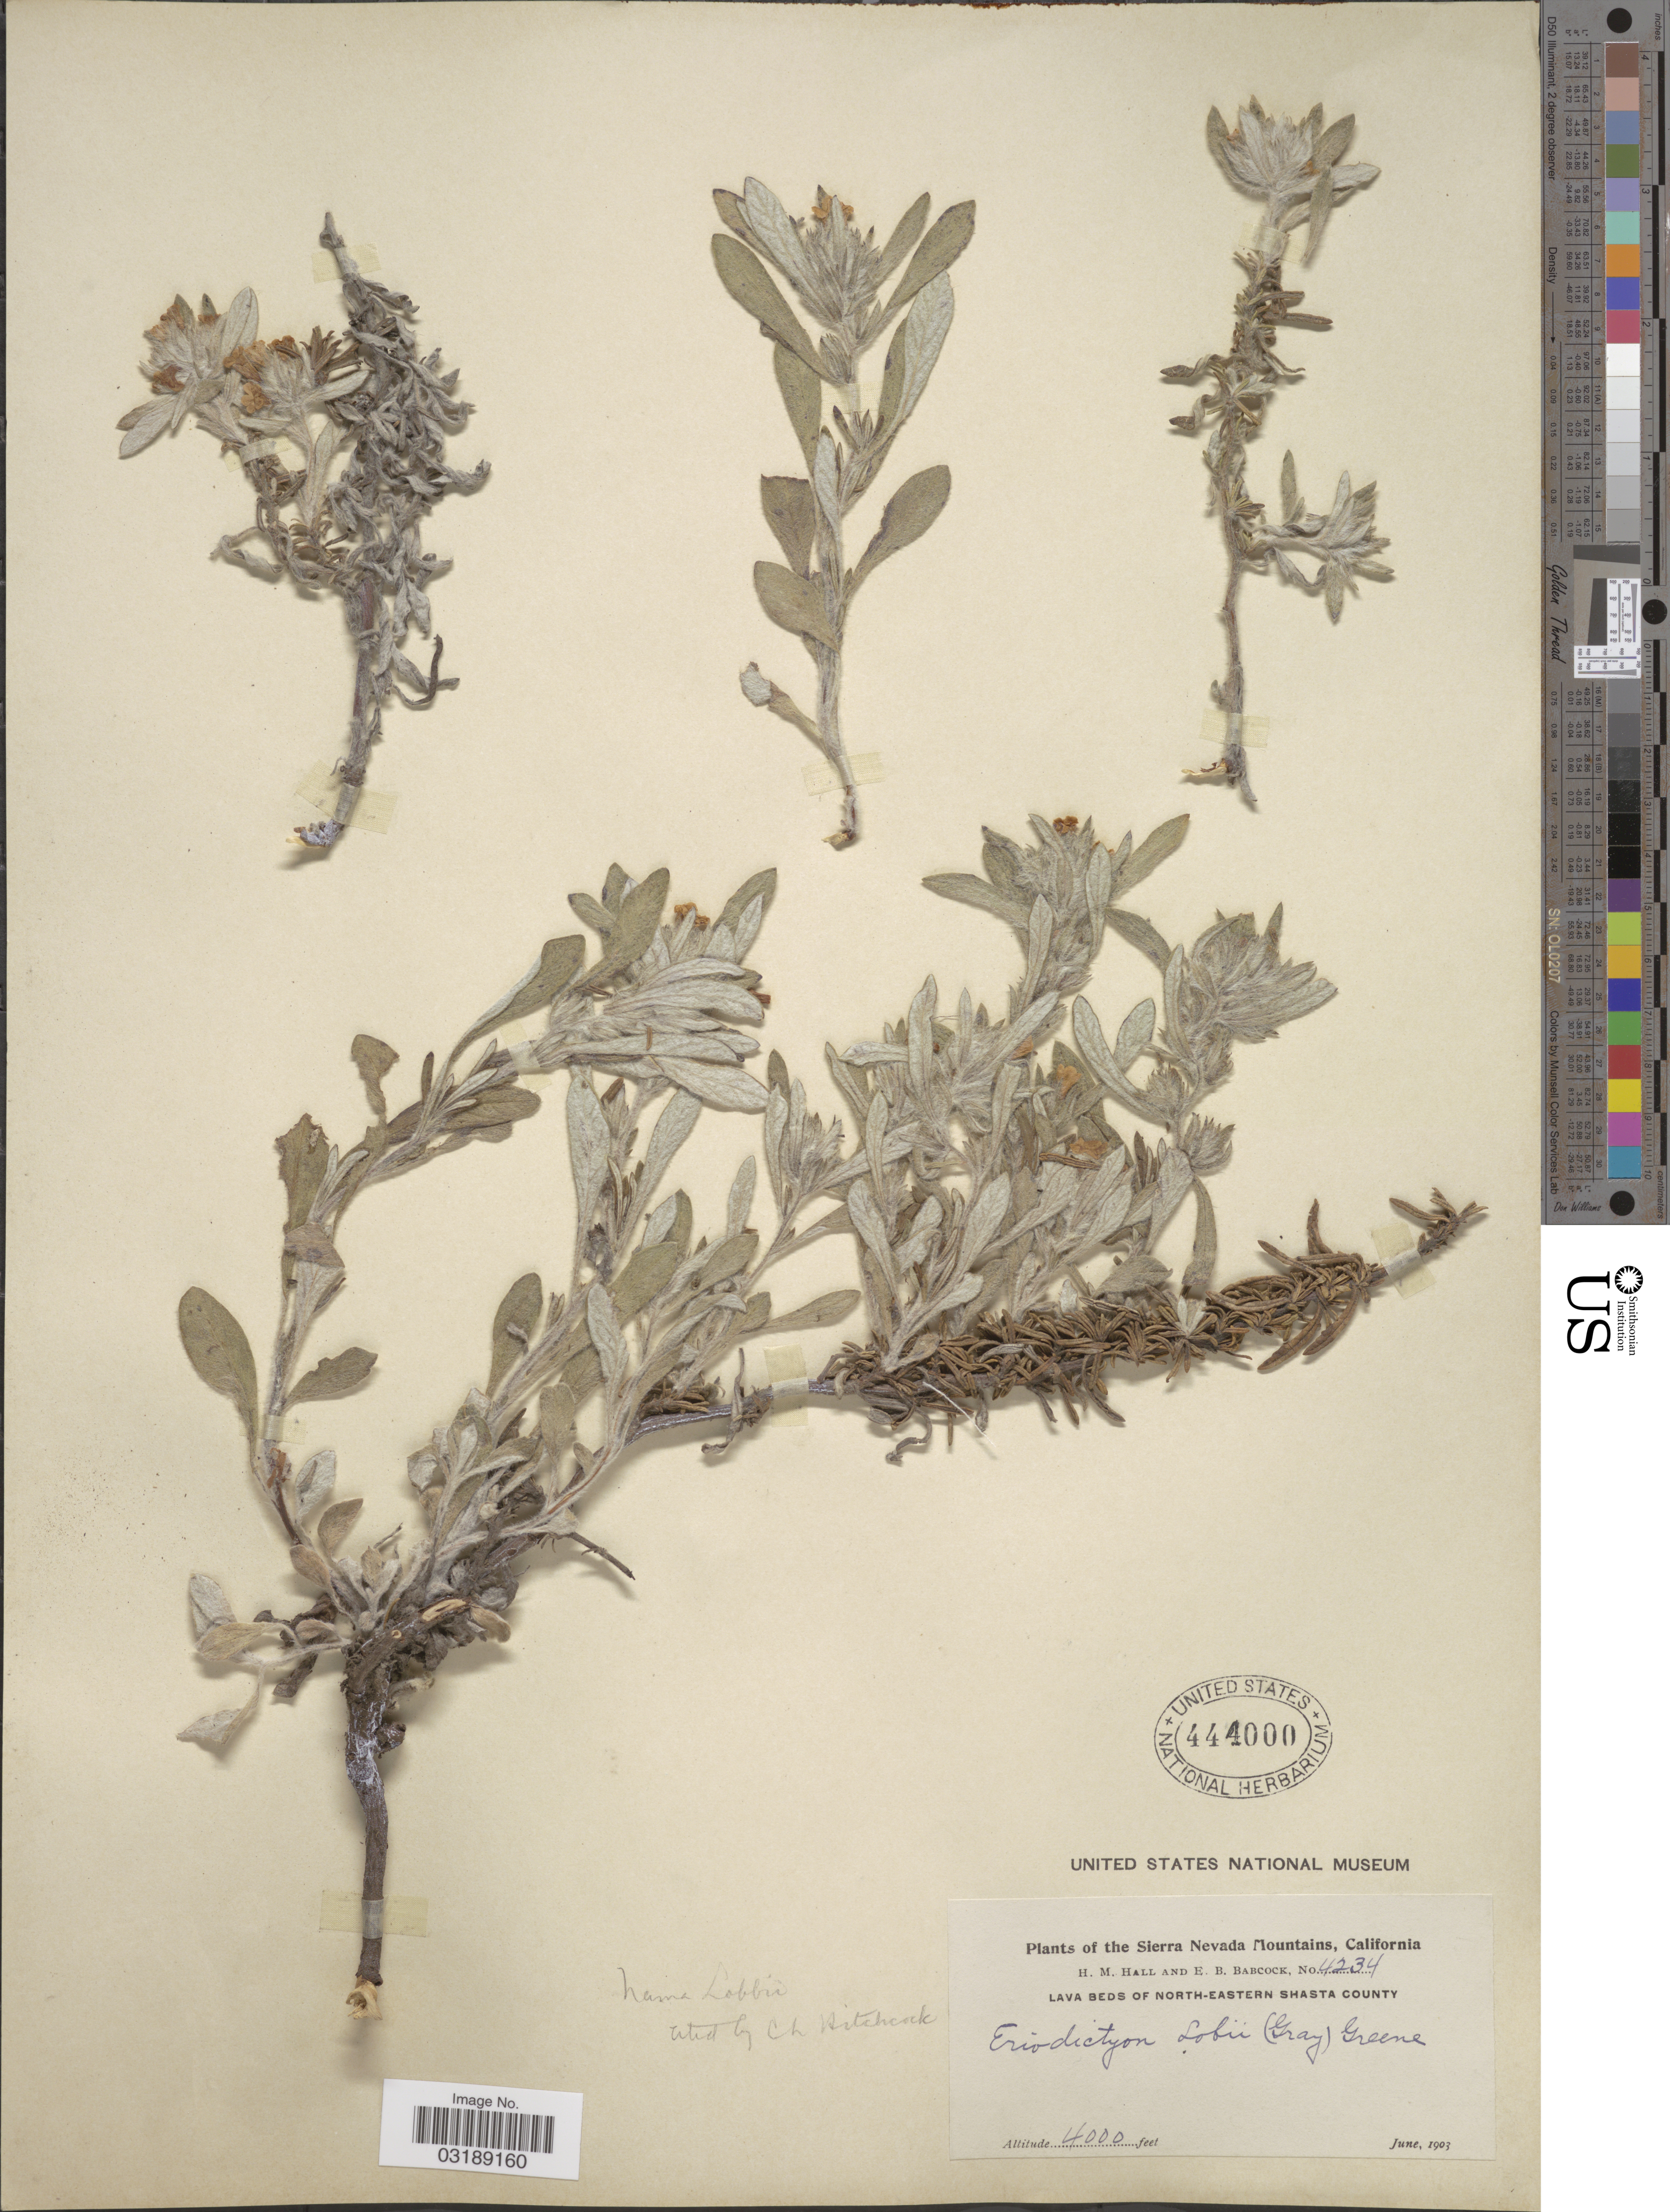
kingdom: Plantae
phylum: Tracheophyta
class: Magnoliopsida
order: Boraginales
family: Namaceae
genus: Nama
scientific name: Nama lobbii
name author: A. Gray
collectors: H. M. Hall & E. B. Babcock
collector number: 4234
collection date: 1903-06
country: United States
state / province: California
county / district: Shasta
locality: The Sierra Nevada Mountains, California, Lava Beds of North-Eastern Shasta County.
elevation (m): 1219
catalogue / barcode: US 444000